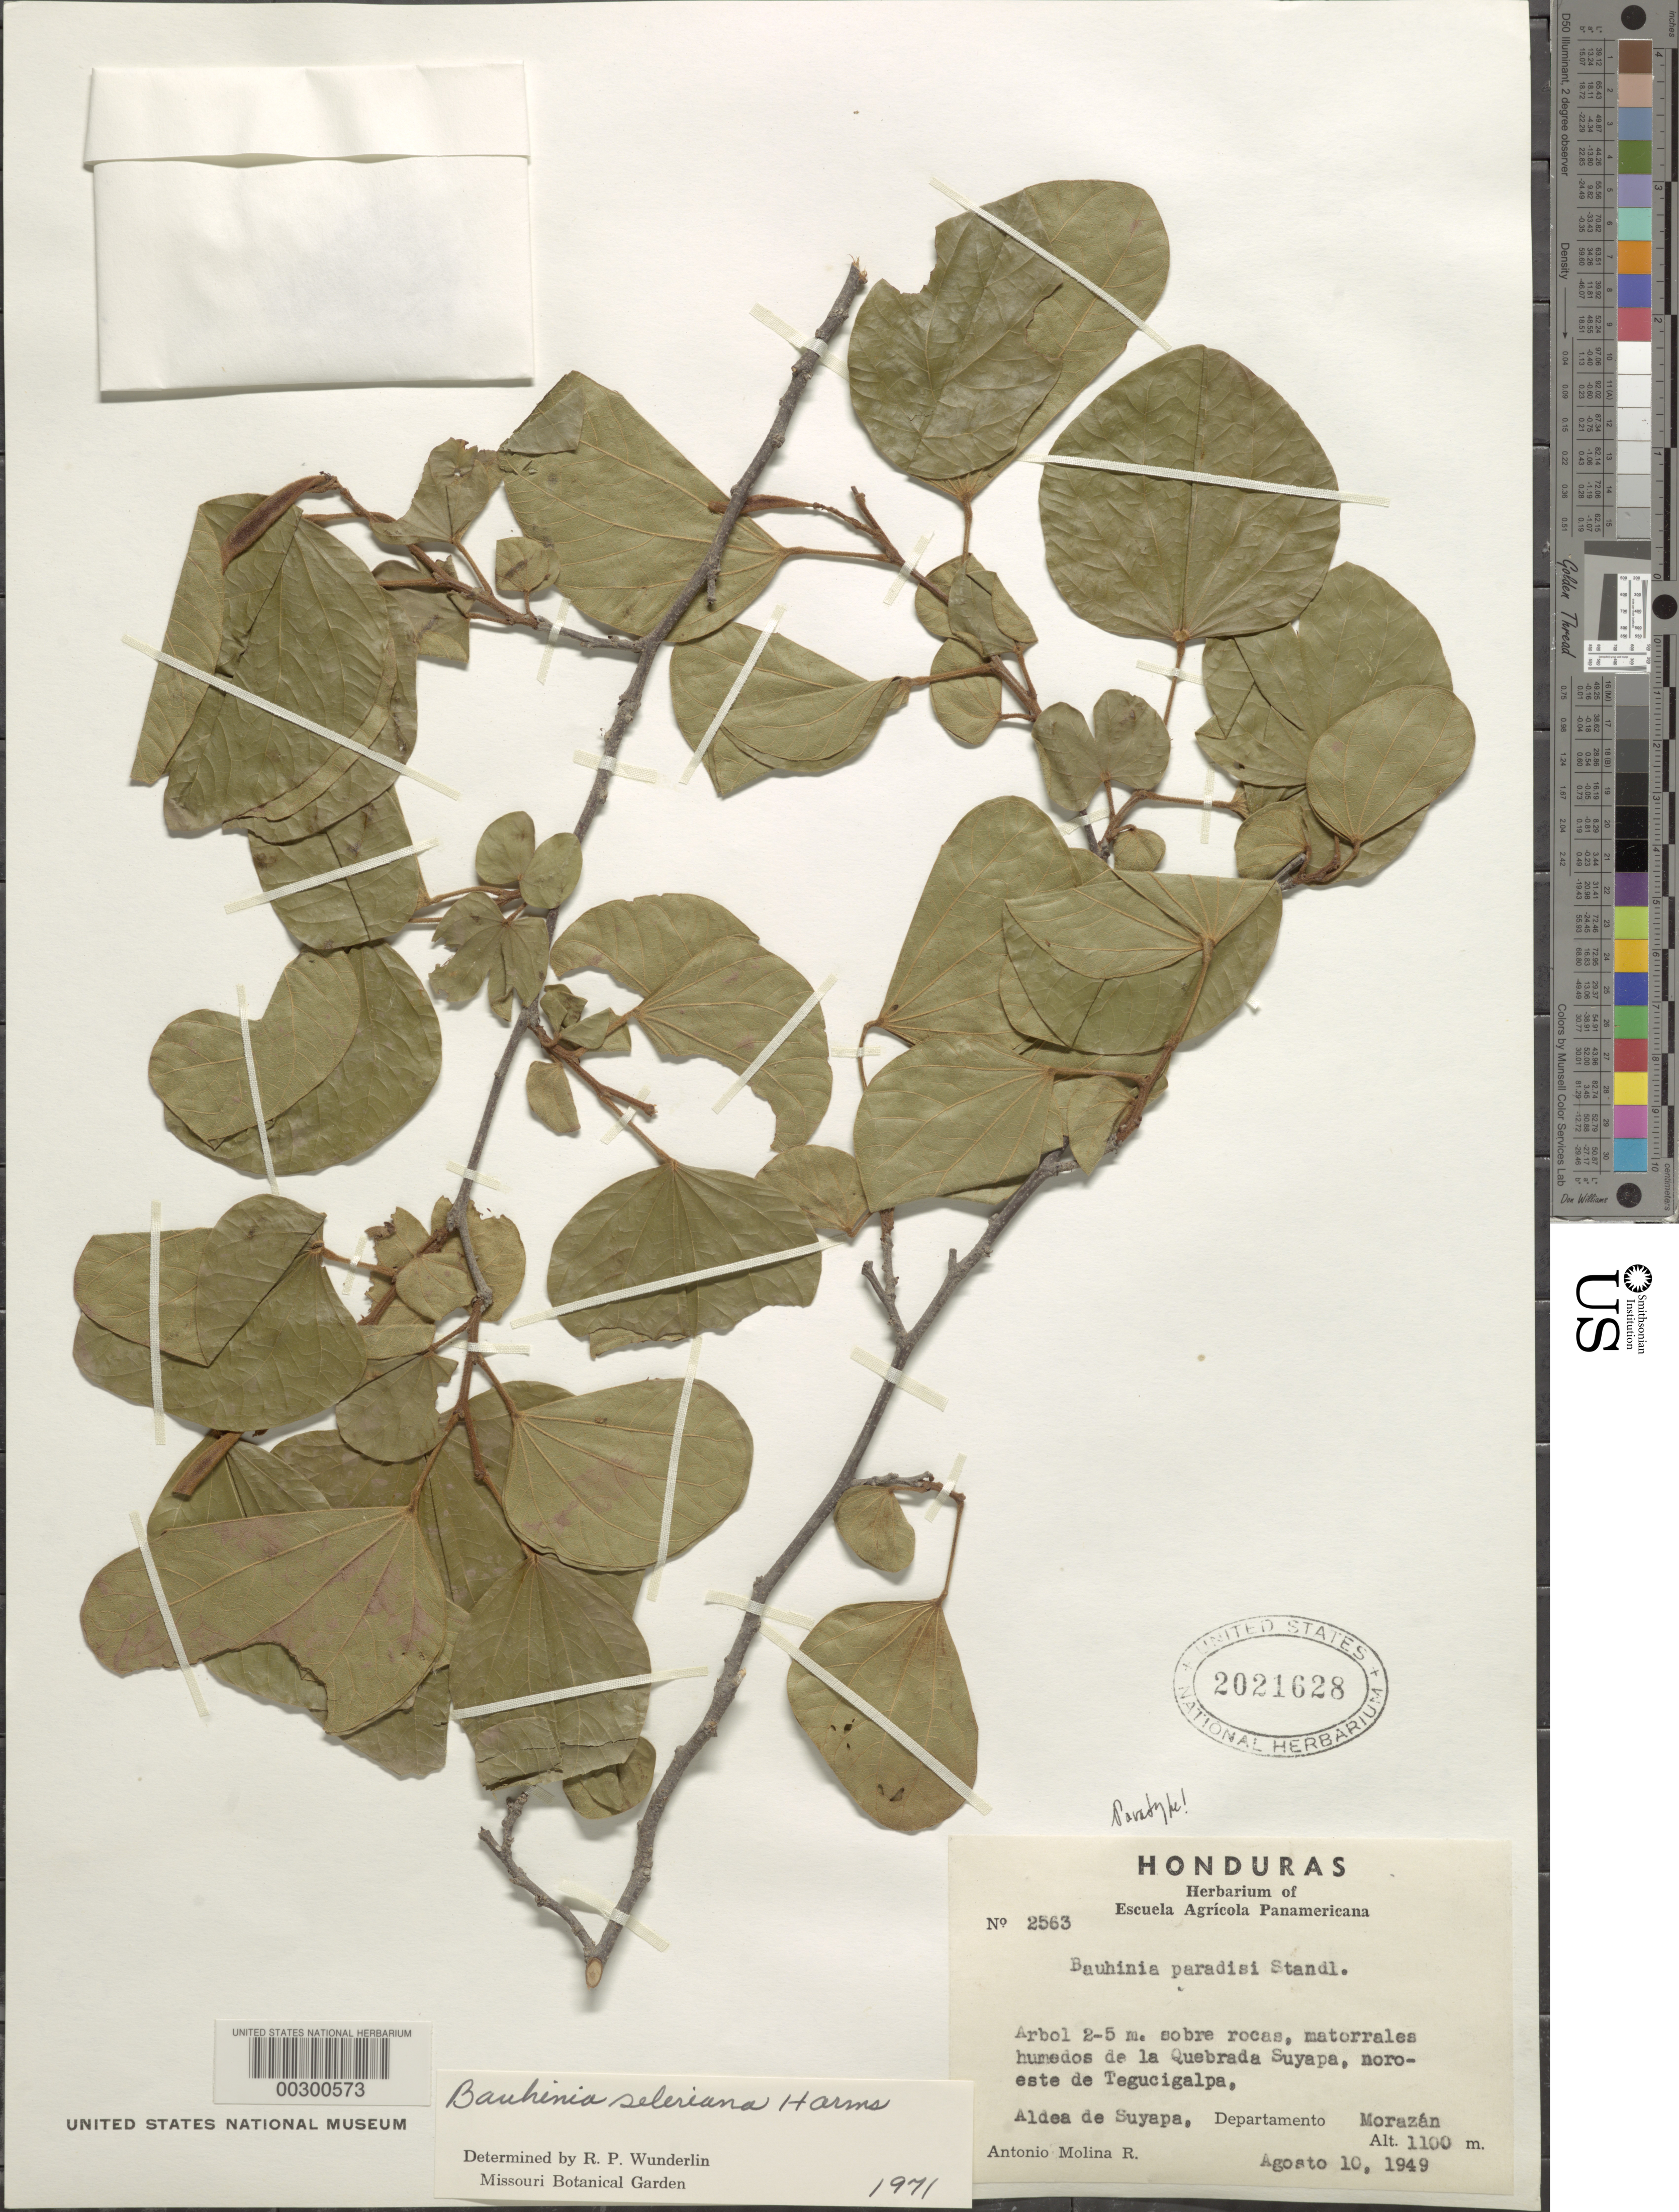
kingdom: Plantae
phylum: Tracheophyta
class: Magnoliopsida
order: Fabales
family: Fabaceae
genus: Bauhinia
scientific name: Bauhinia seleriana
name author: Harms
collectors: A. Molina R.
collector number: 2563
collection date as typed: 10 Aug 1949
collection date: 1949-08-10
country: Honduras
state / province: Fco. Morazán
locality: Quebrada Suyapa, NE of Tegucigalpa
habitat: Thicket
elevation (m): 1100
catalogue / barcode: US 2021628